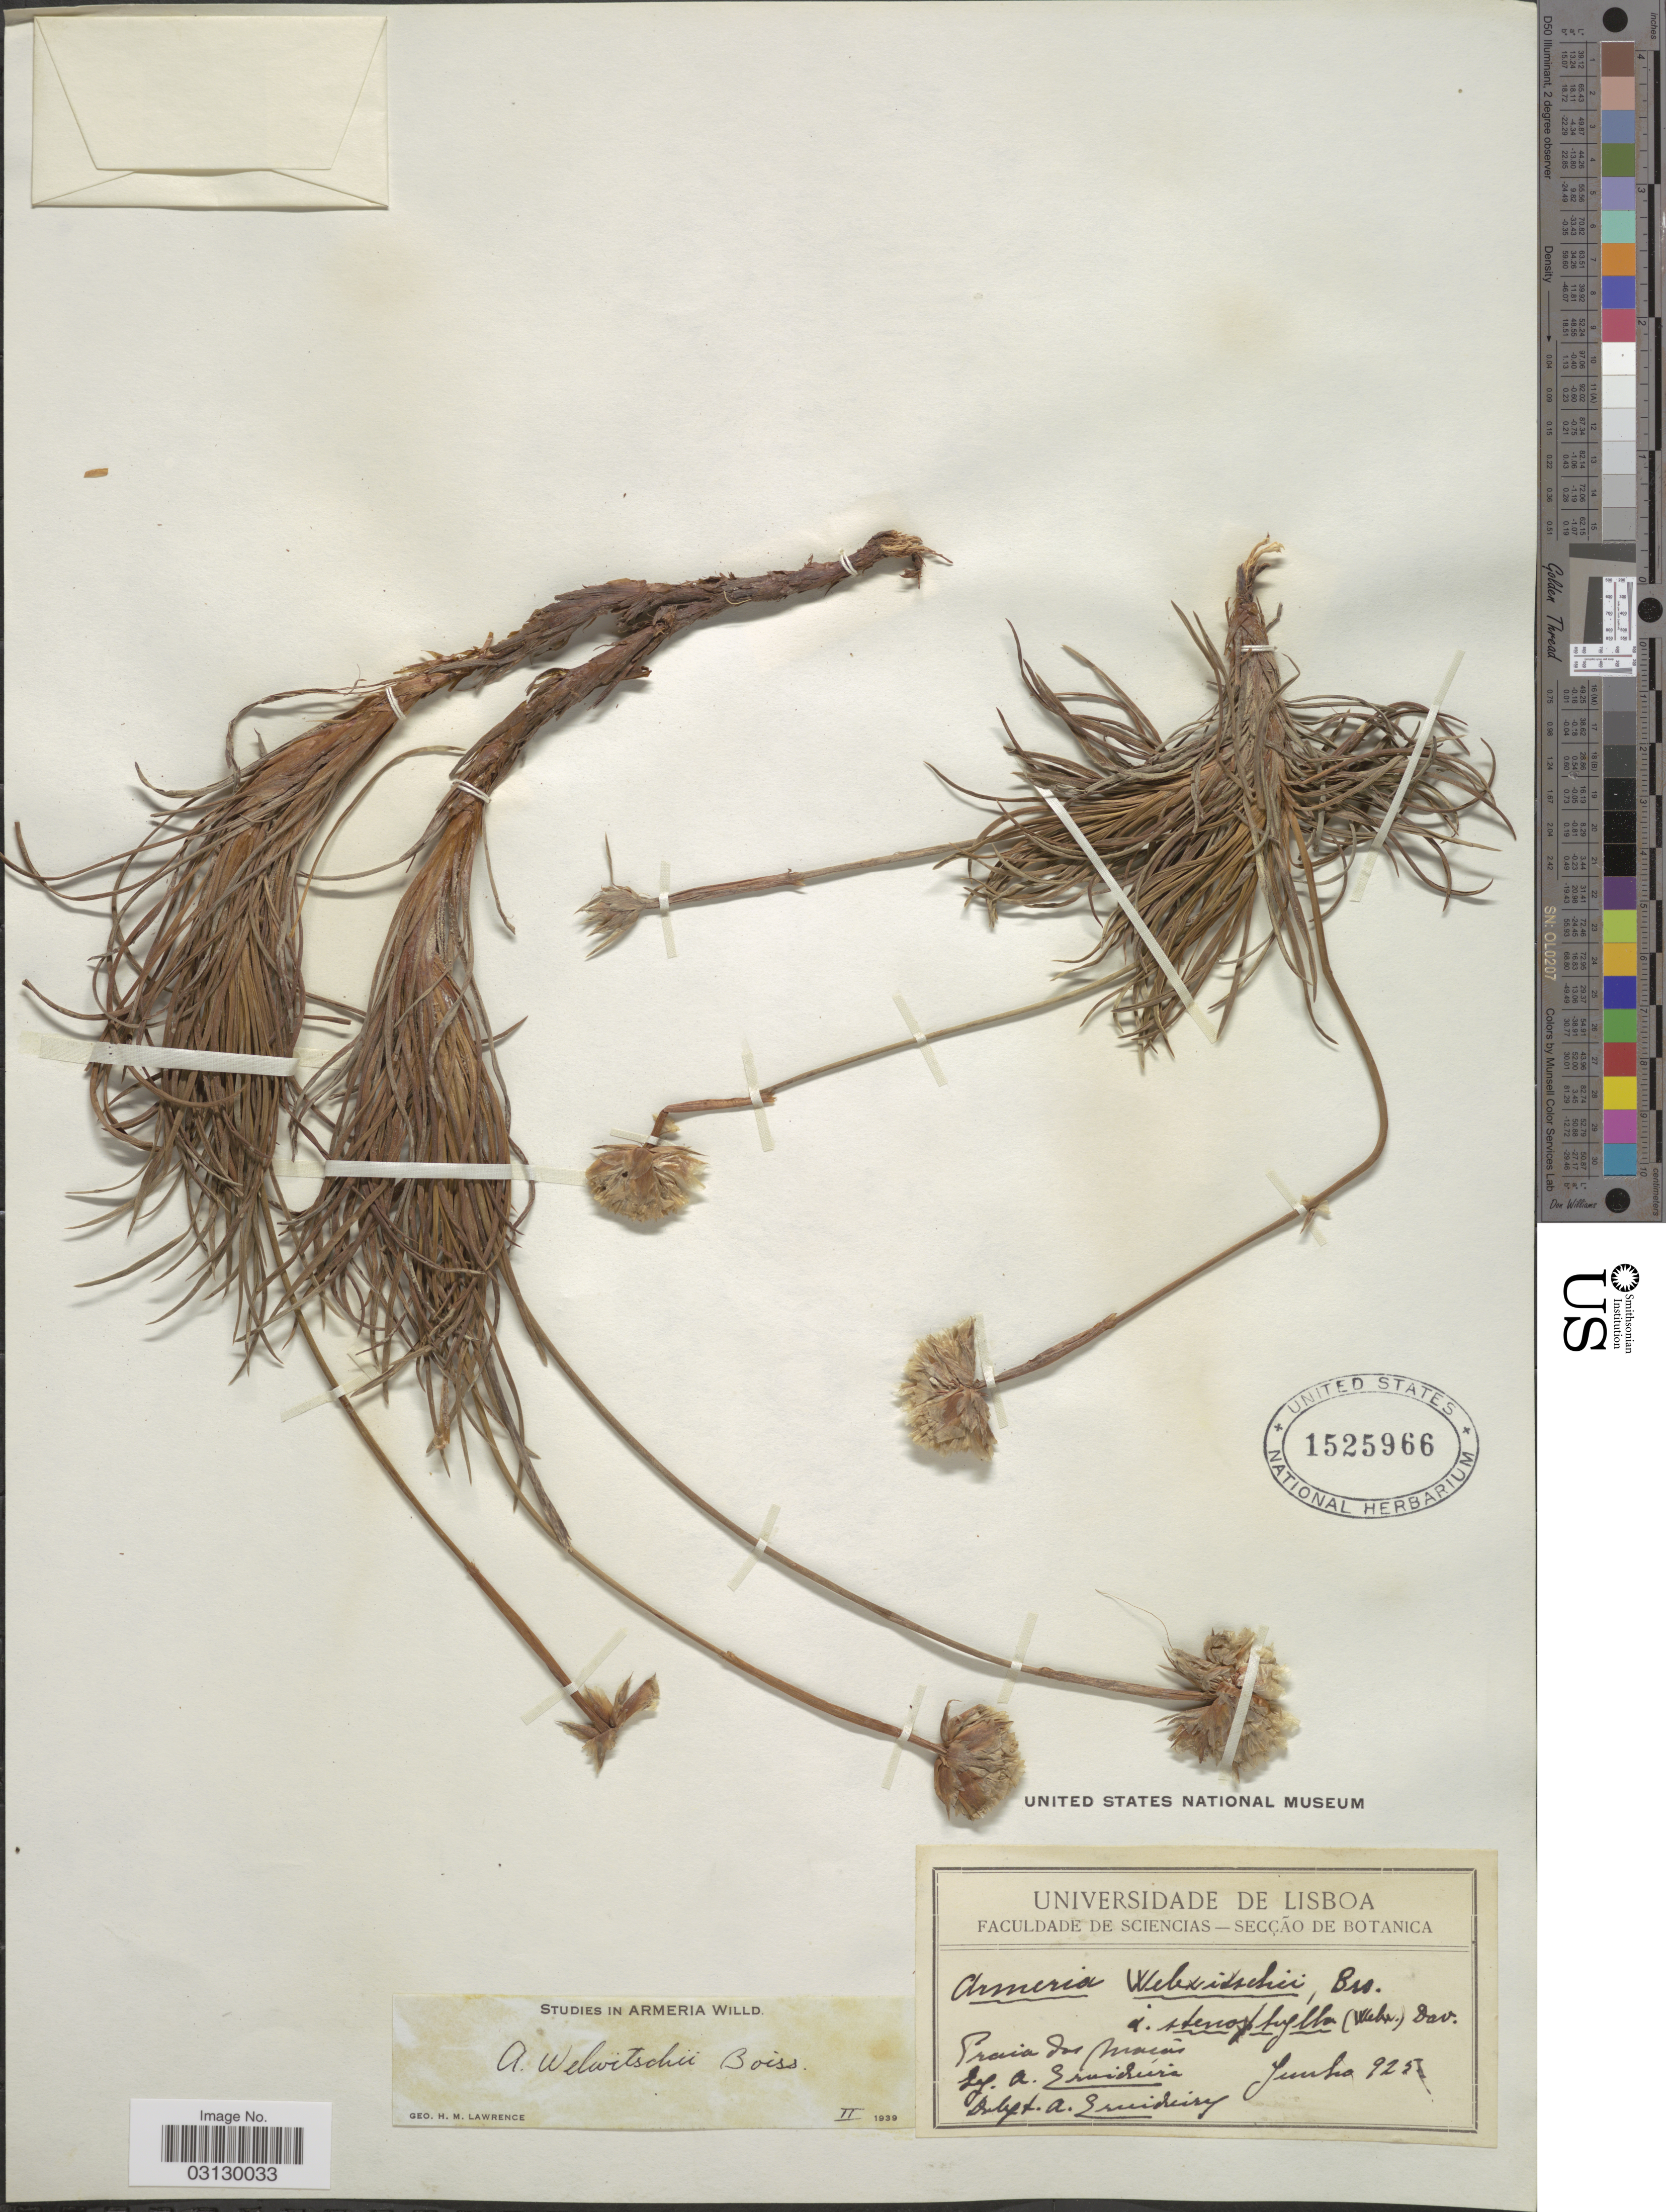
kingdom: Plantae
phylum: Tracheophyta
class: Magnoliopsida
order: Caryophyllales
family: Plumbaginaceae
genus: Armeria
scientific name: Armeria welwitschii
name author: Boiss.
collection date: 1925-06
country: Portugal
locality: Praia dos Macàs.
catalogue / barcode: US 1525966